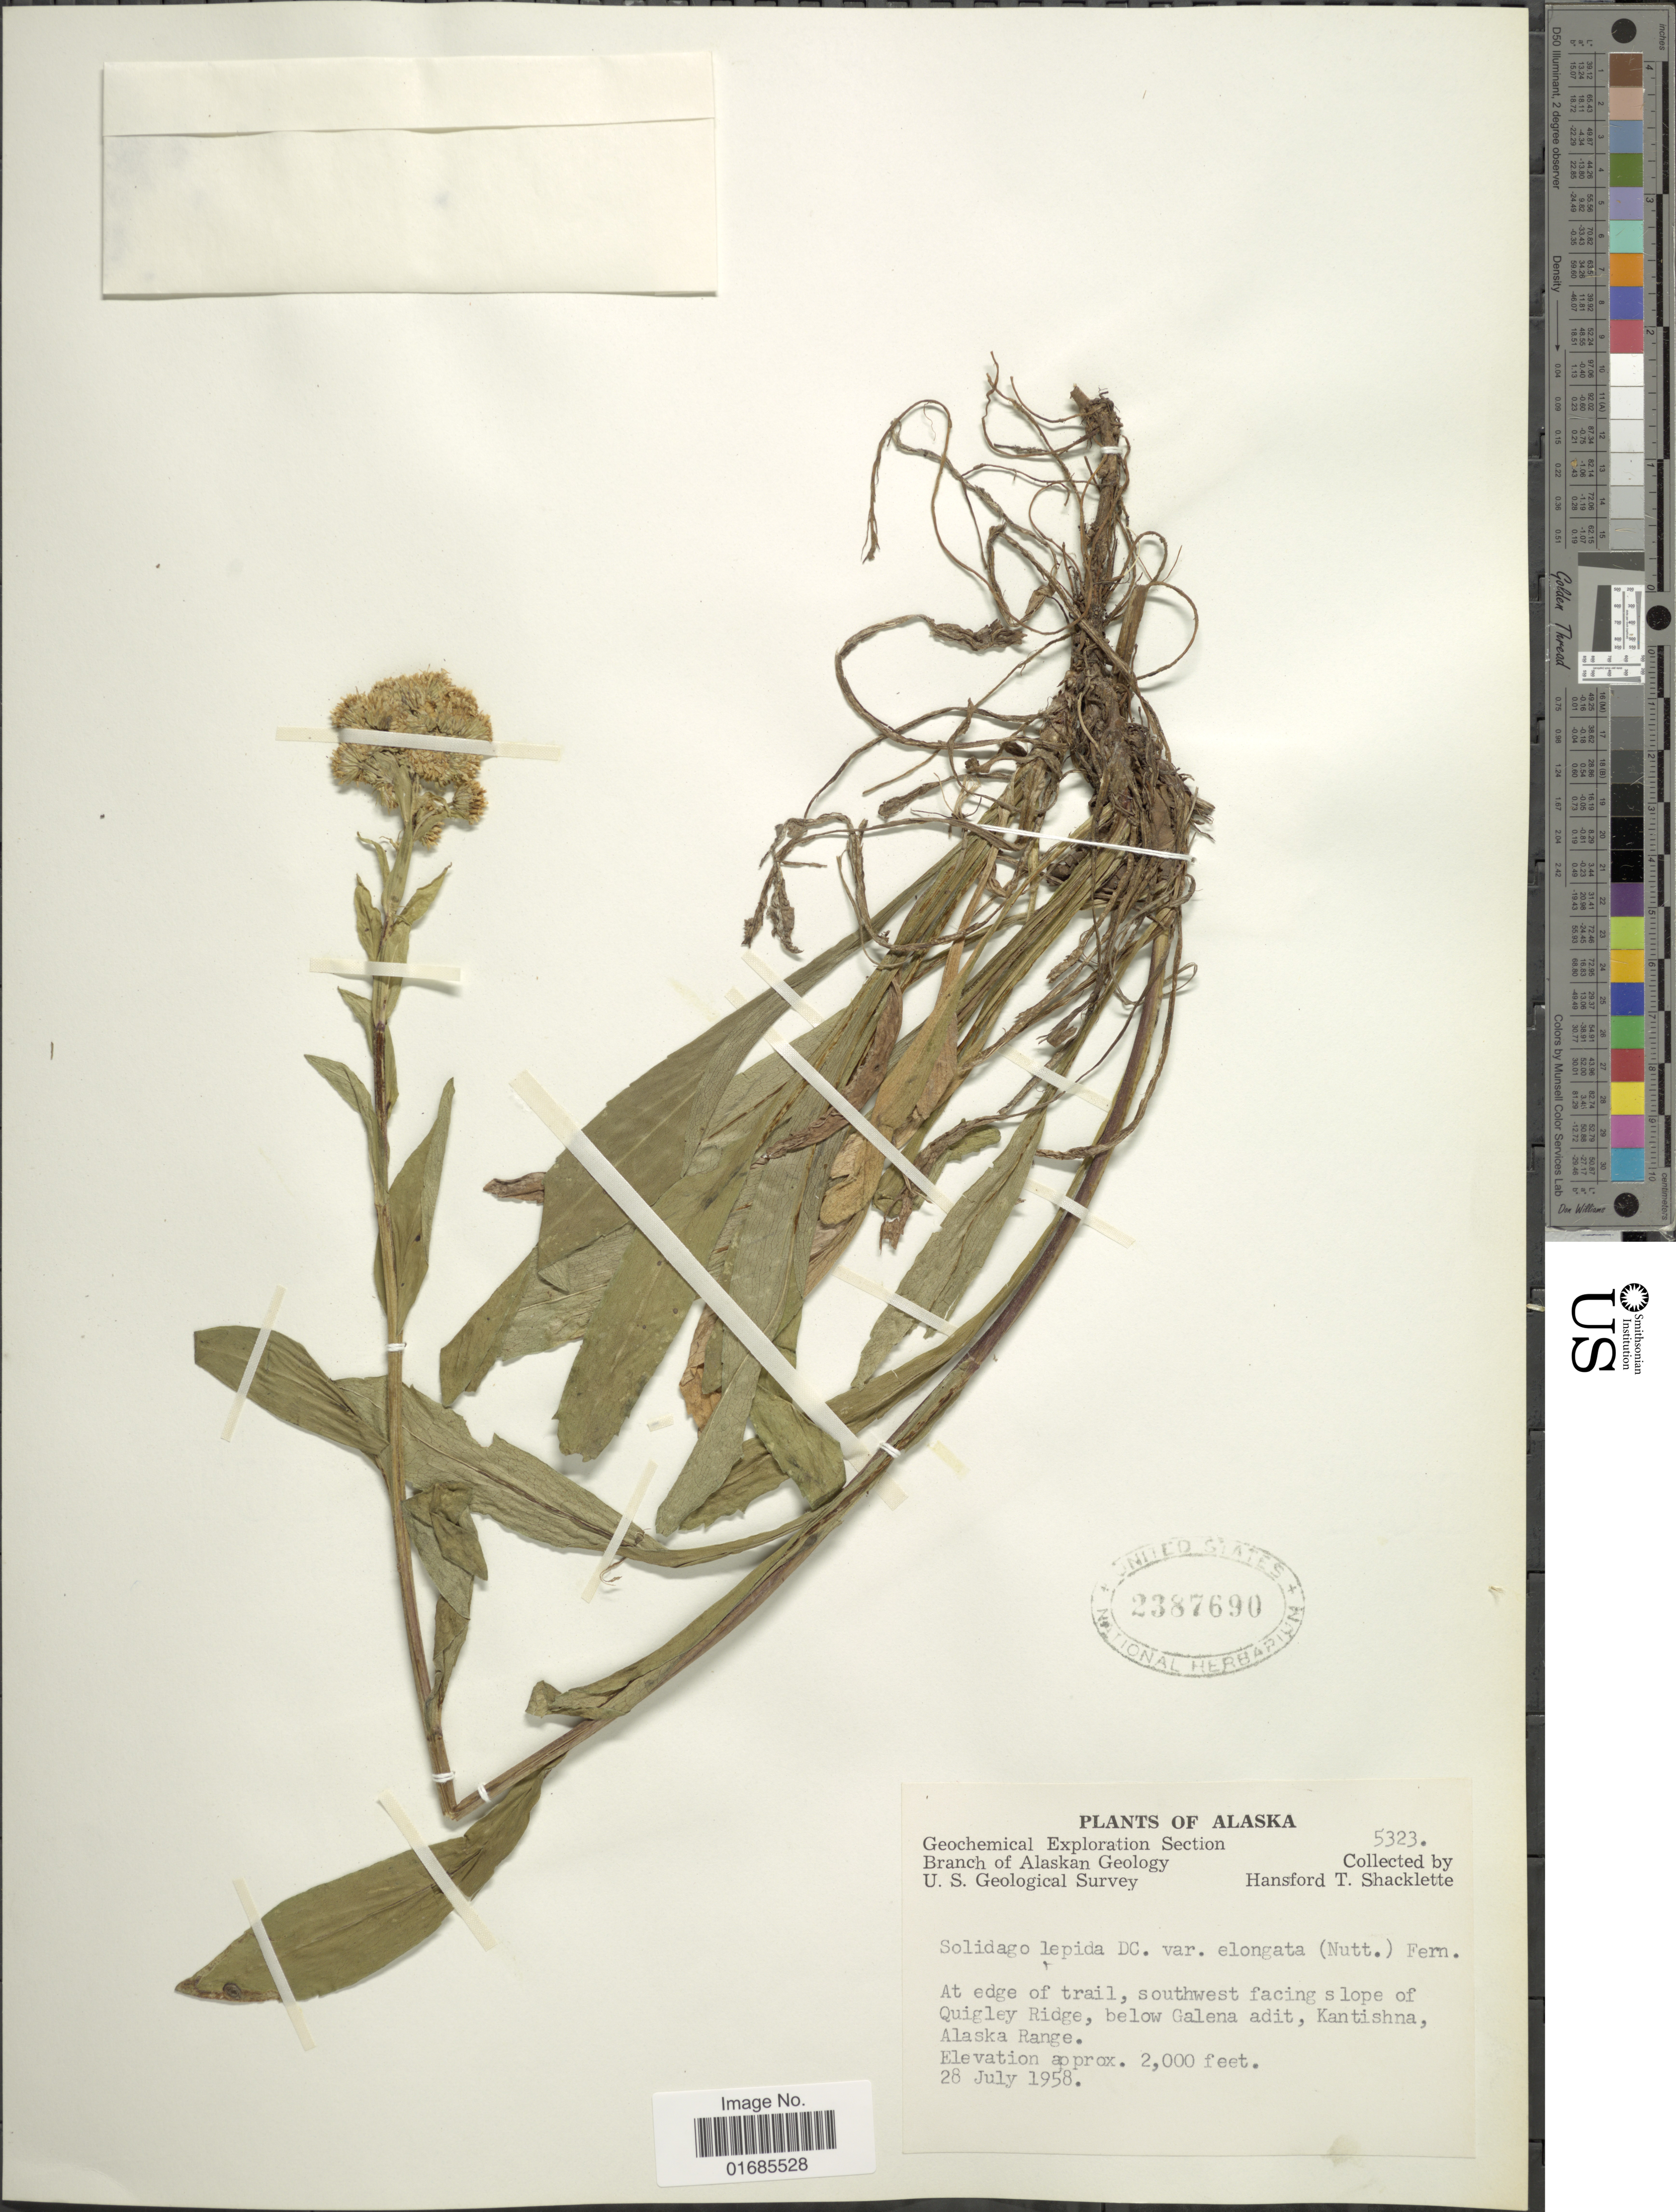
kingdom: Plantae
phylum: Tracheophyta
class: Magnoliopsida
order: Asterales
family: Asteraceae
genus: Solidago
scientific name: Solidago canadensis var. salebrosa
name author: (Piper) M.E. Jones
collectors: H. Shacklette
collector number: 5323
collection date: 1958-07-28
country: United States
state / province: Alaska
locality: At edge of trail, southwest facing slope of Quigley Ridge, below Galena adit, Kantishna, Alaska Range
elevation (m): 610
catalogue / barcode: US 2387690